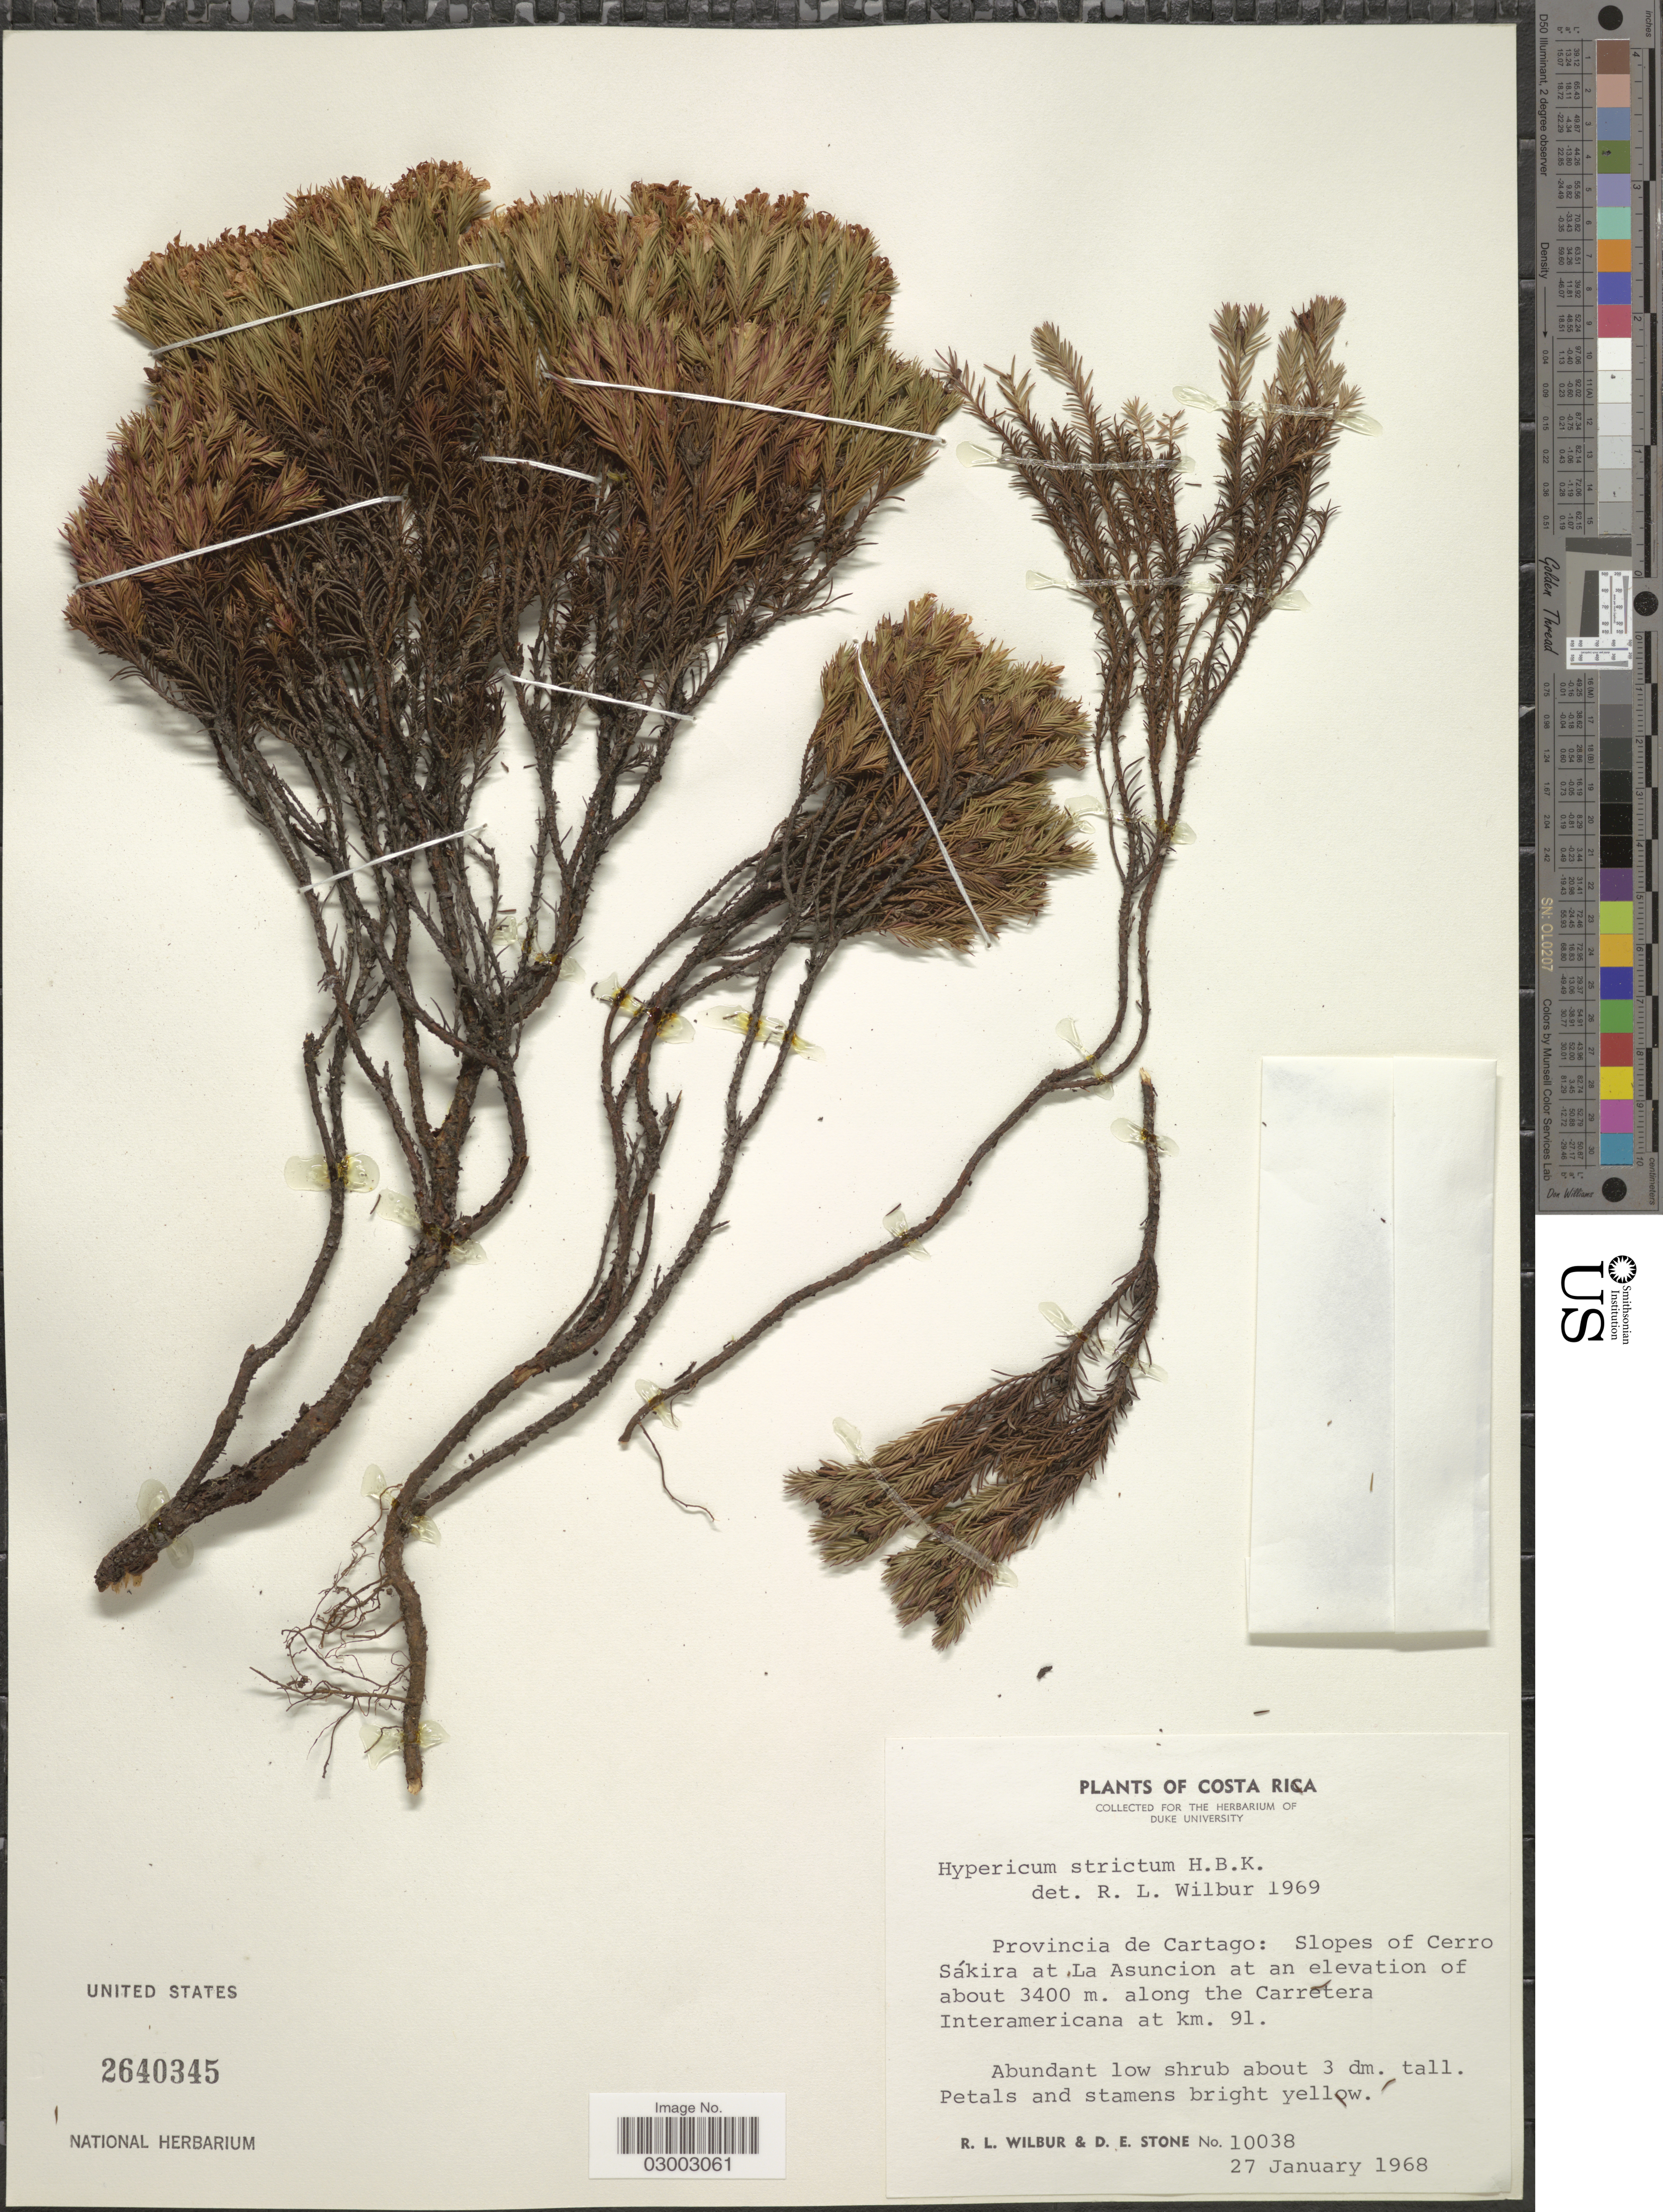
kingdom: Plantae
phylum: Tracheophyta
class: Magnoliopsida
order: Malpighiales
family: Hypericaceae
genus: Hypericum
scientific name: Hypericum strictum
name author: Kunth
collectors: R. L. Wilbur & D. E. Stone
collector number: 10038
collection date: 1968-01-27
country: Costa Rica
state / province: Cartago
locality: Slopes of Cerro Sakira at La Asuncion, along the Carretera Interamericana at km. 91.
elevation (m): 3400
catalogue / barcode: US 2640345